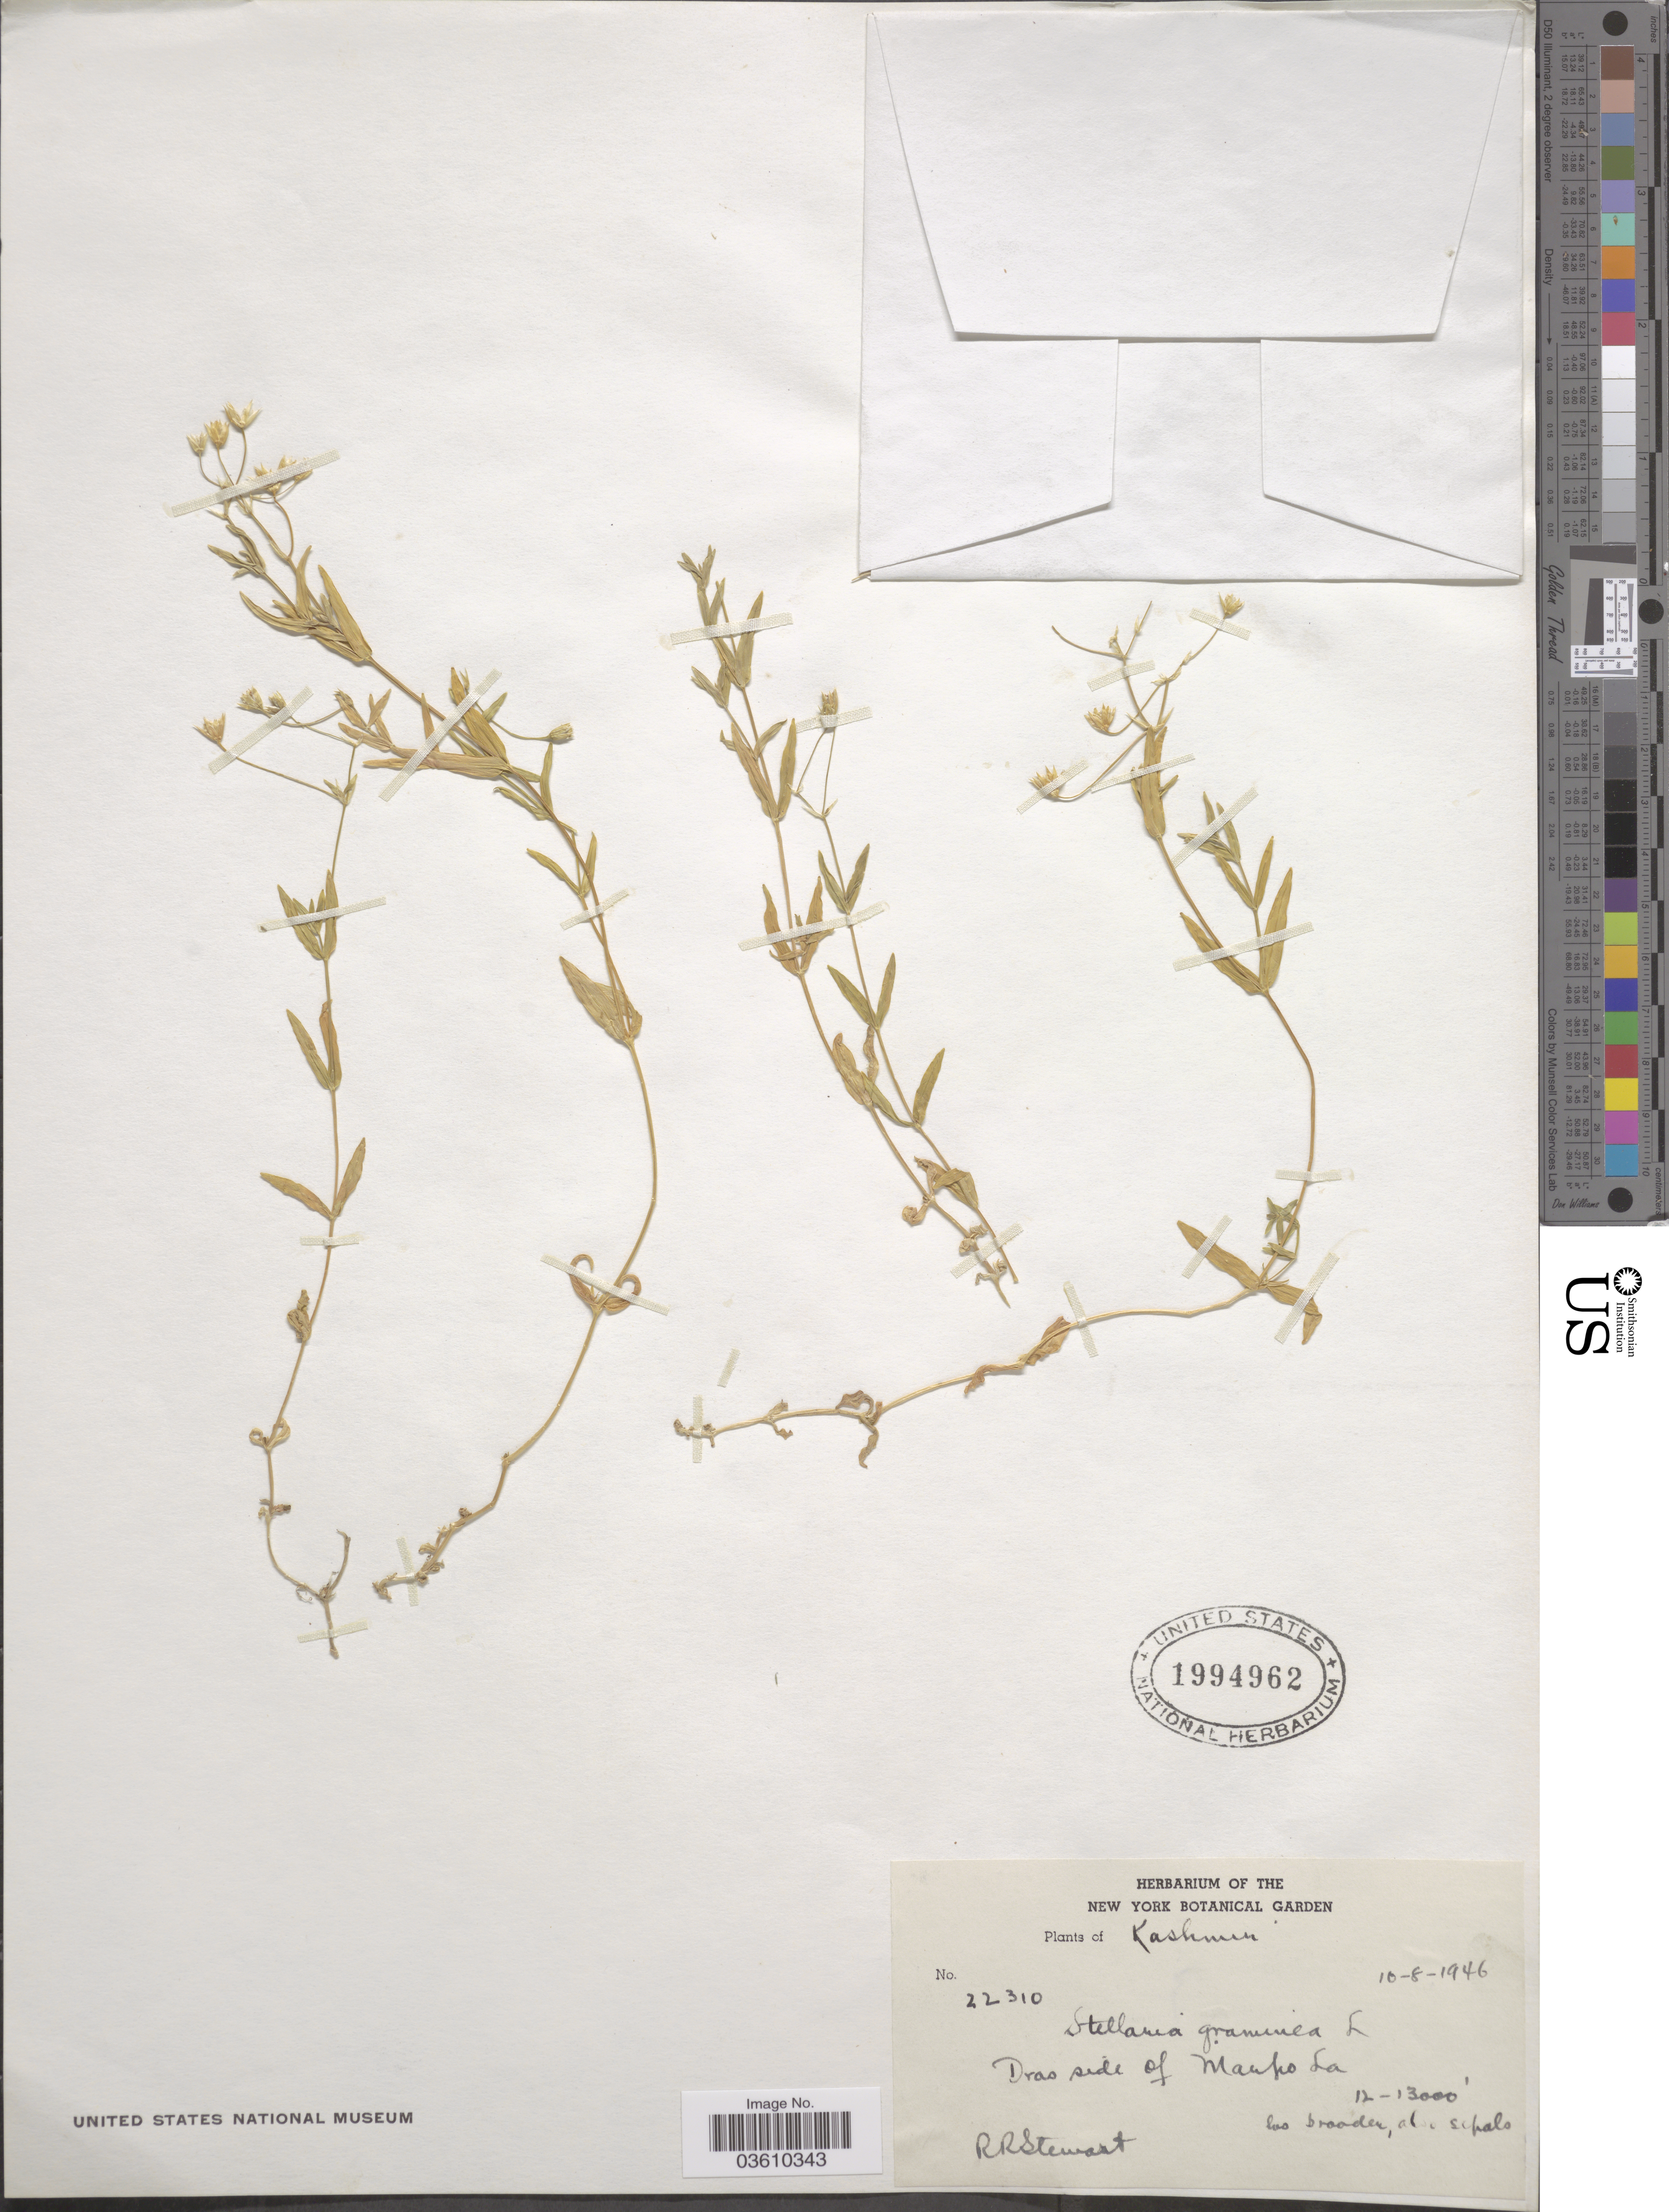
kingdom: Plantae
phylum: Tracheophyta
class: Magnoliopsida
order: Caryophyllales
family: Caryophyllaceae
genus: Stellaria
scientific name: Stellaria graminea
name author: L.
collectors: R. Stewart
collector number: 22310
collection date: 1946-08-10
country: India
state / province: Jammu and Kashmir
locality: Kashmir. Dras side of Marpo La.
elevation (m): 3658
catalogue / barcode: US 1994962